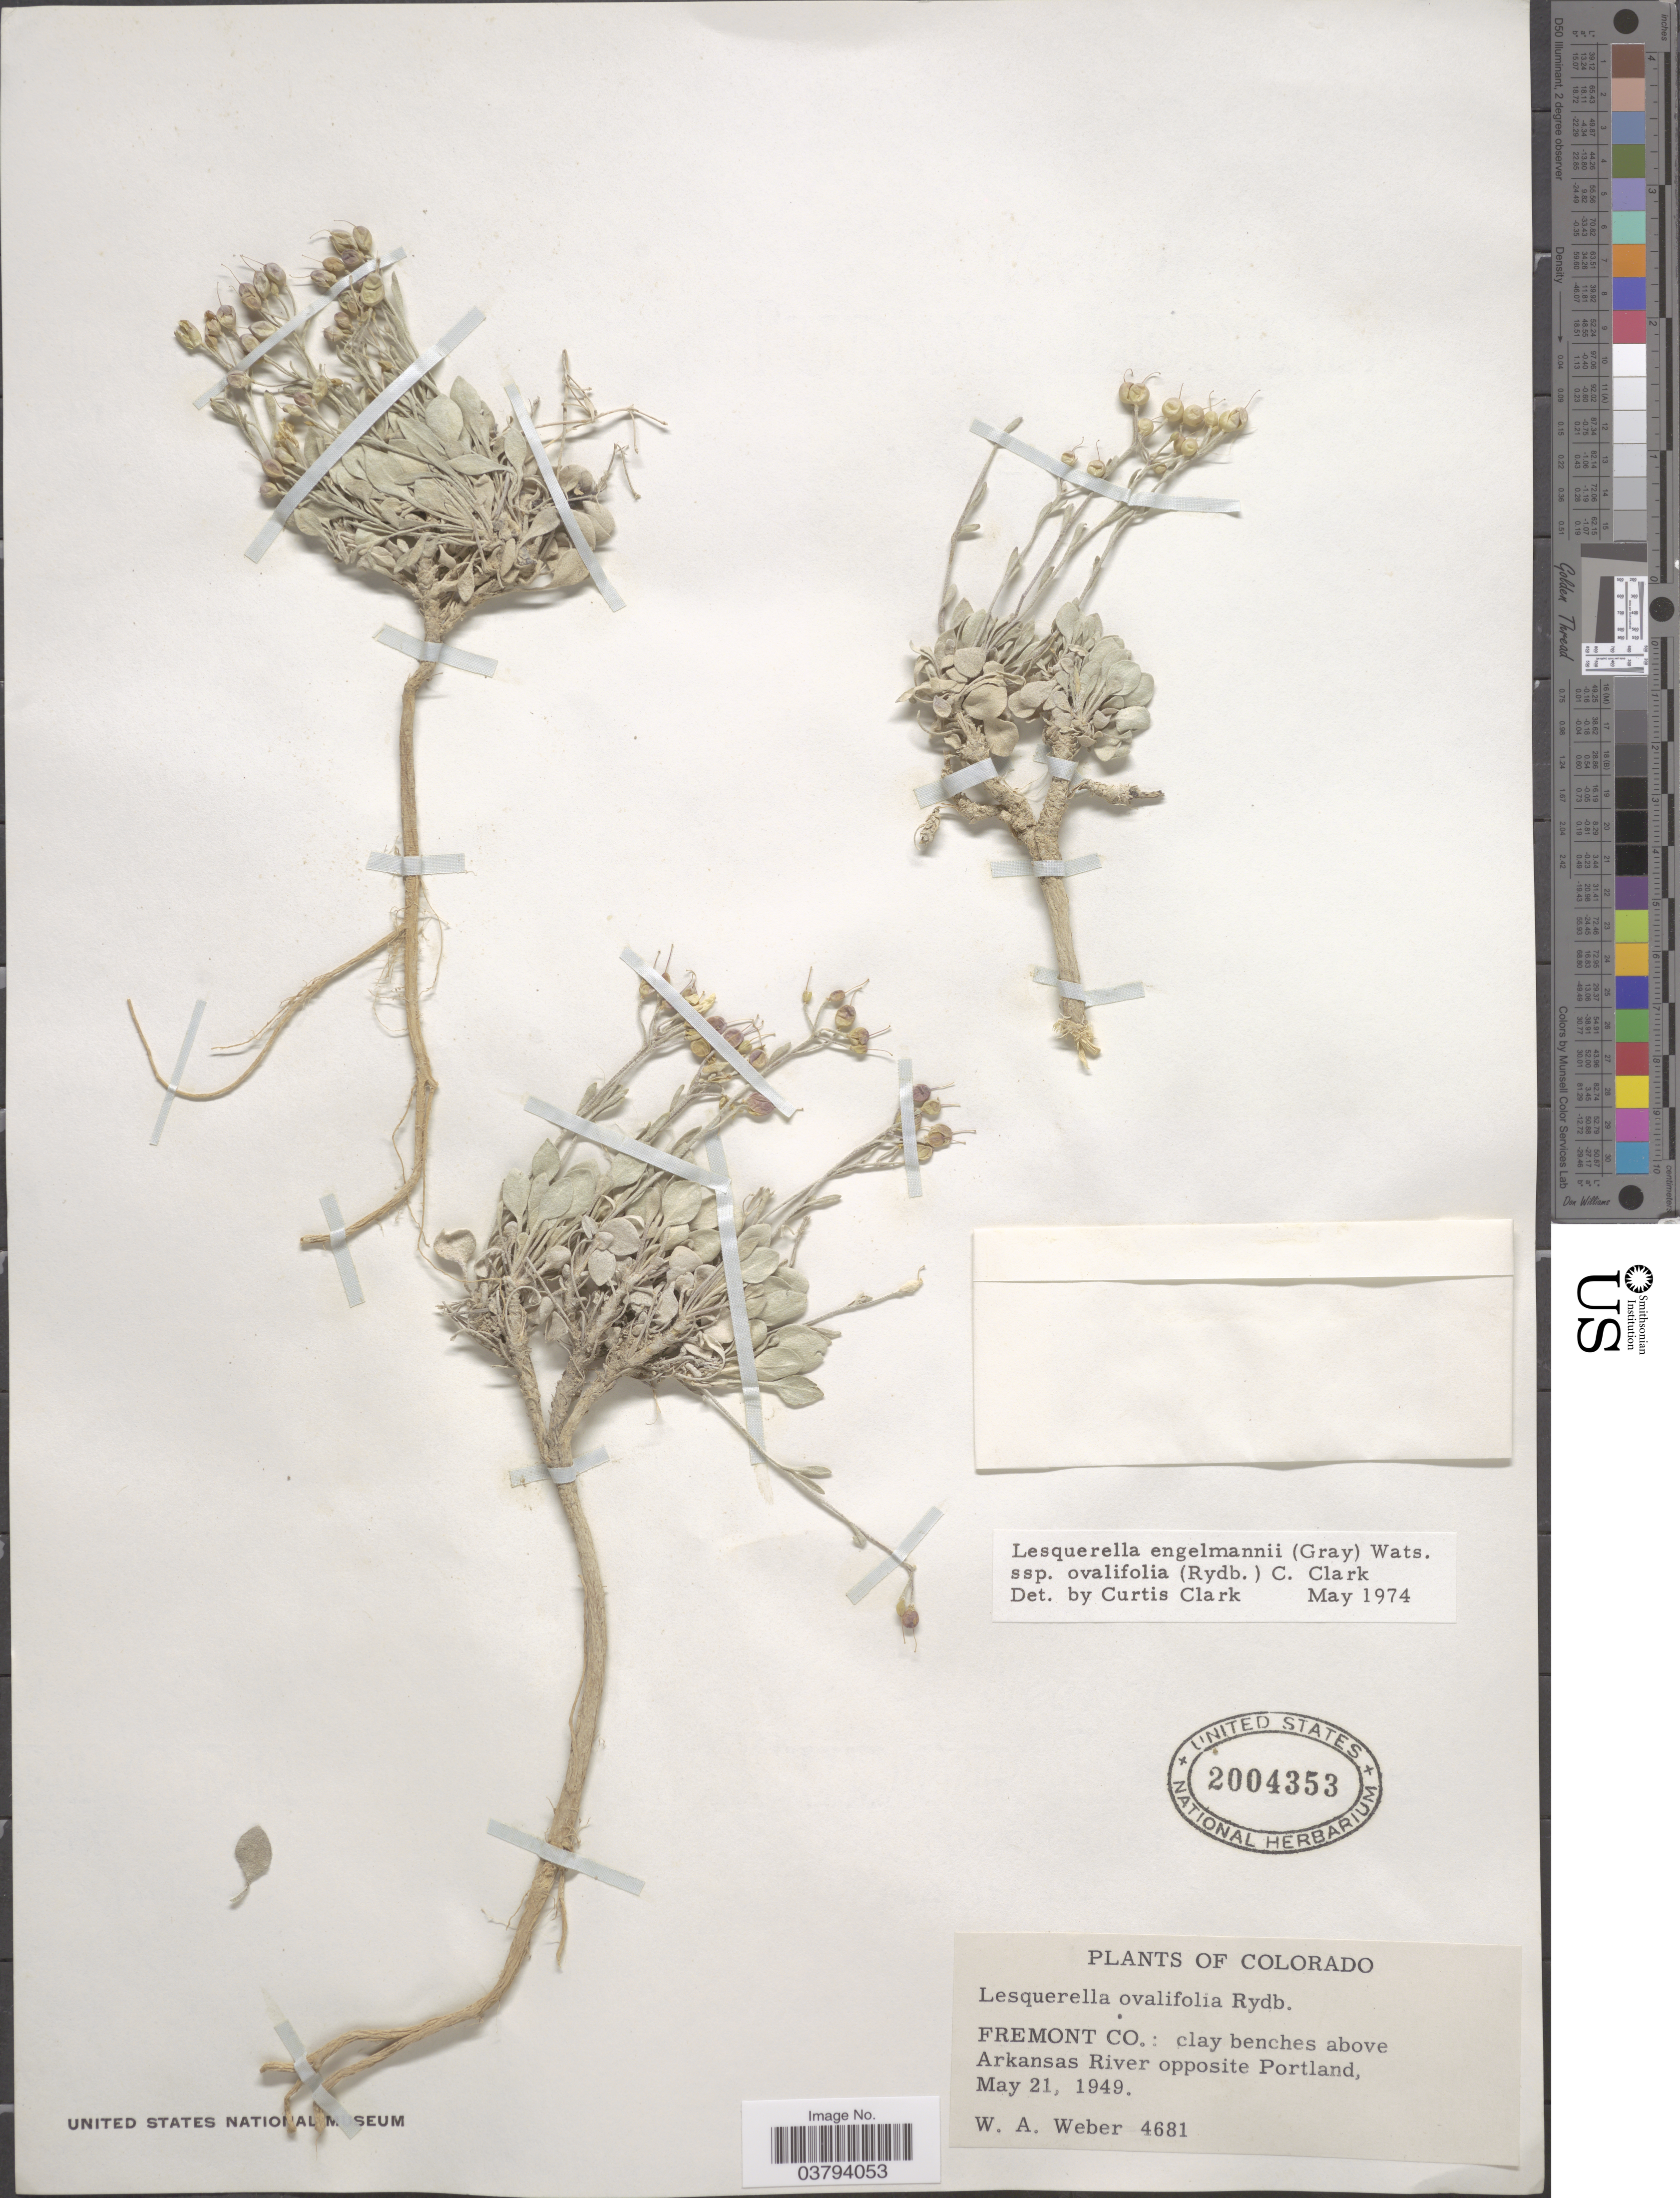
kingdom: Plantae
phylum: Tracheophyta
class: Magnoliopsida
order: Brassicales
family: Brassicaceae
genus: Lesquerella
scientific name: Lesquerella ovalifolia subsp. ovalifolia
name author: Rydb. ex Britton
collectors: W. A. Weber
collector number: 4681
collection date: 1949-05-21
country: United States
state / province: Colorado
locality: Fremont Co.: clay benches above Arkansas River opposite Portland.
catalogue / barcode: US 2004353